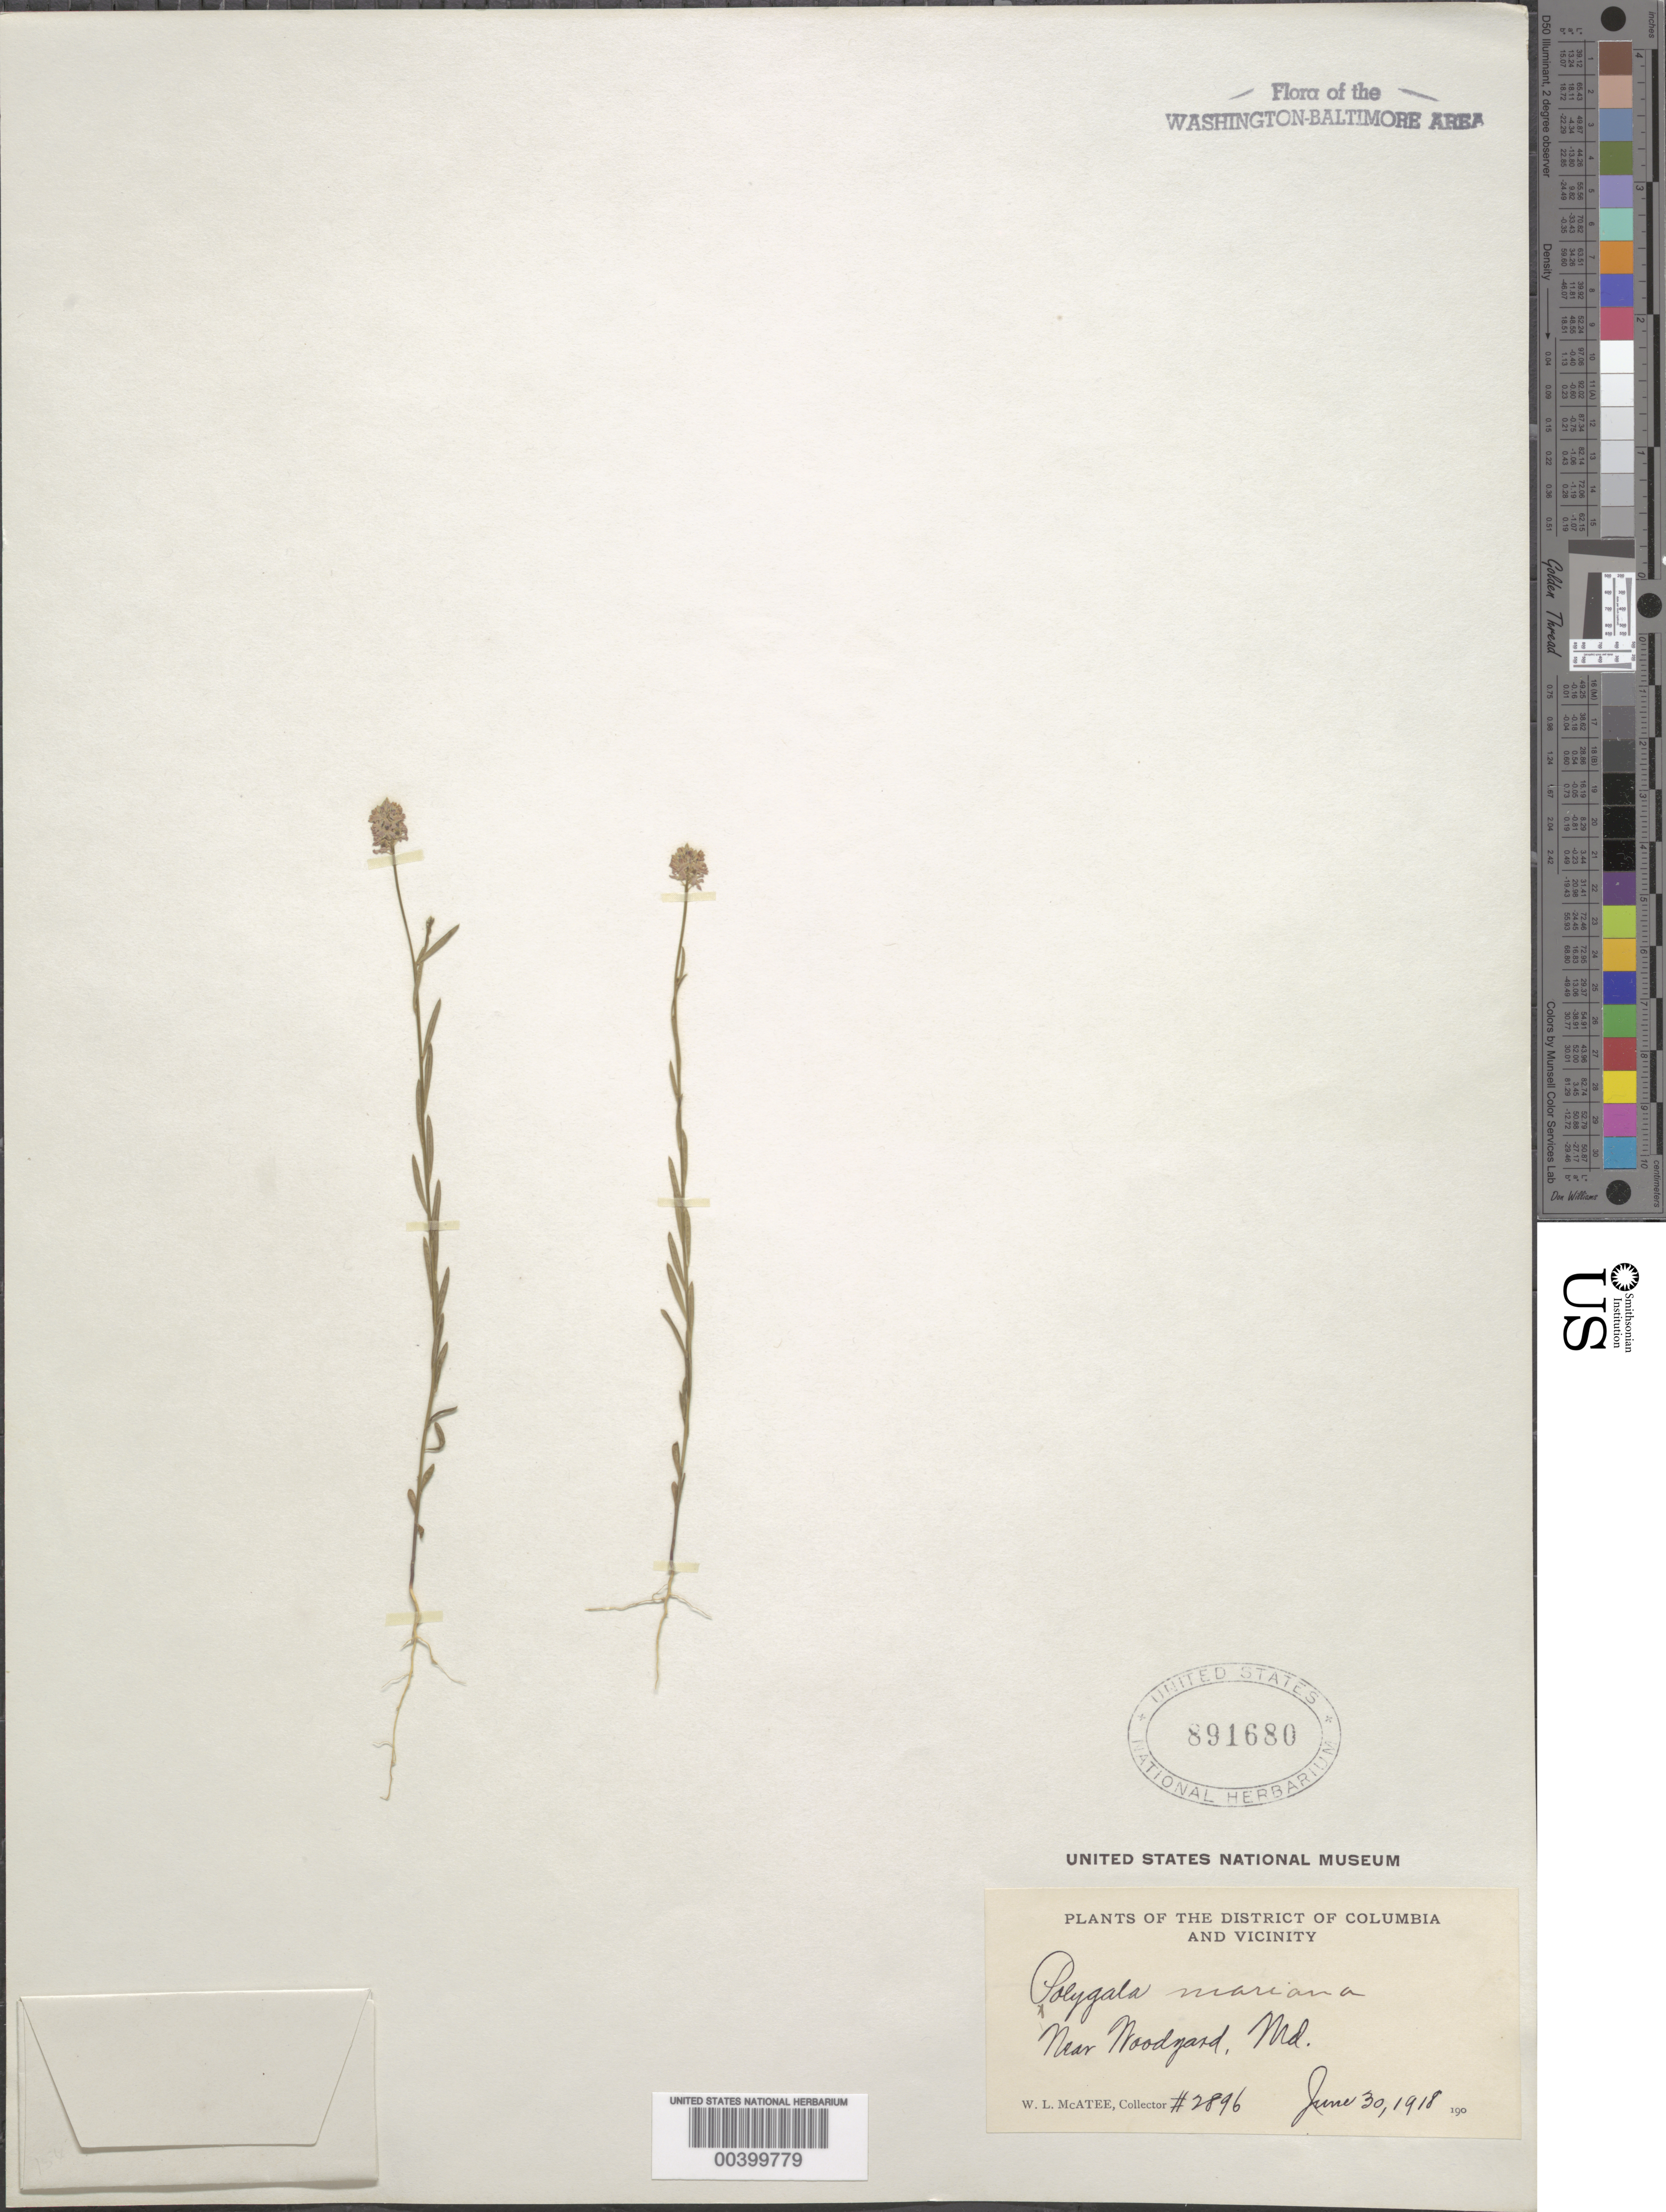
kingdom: Plantae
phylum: Tracheophyta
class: Magnoliopsida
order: Fabales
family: Polygalaceae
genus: Polygala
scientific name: Polygala mariana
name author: Mill.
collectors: W. McAtee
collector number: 2896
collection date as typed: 30 Jun 1918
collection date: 1918-06-30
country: United States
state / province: Maryland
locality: Woodyard vicinity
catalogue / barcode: US 891680